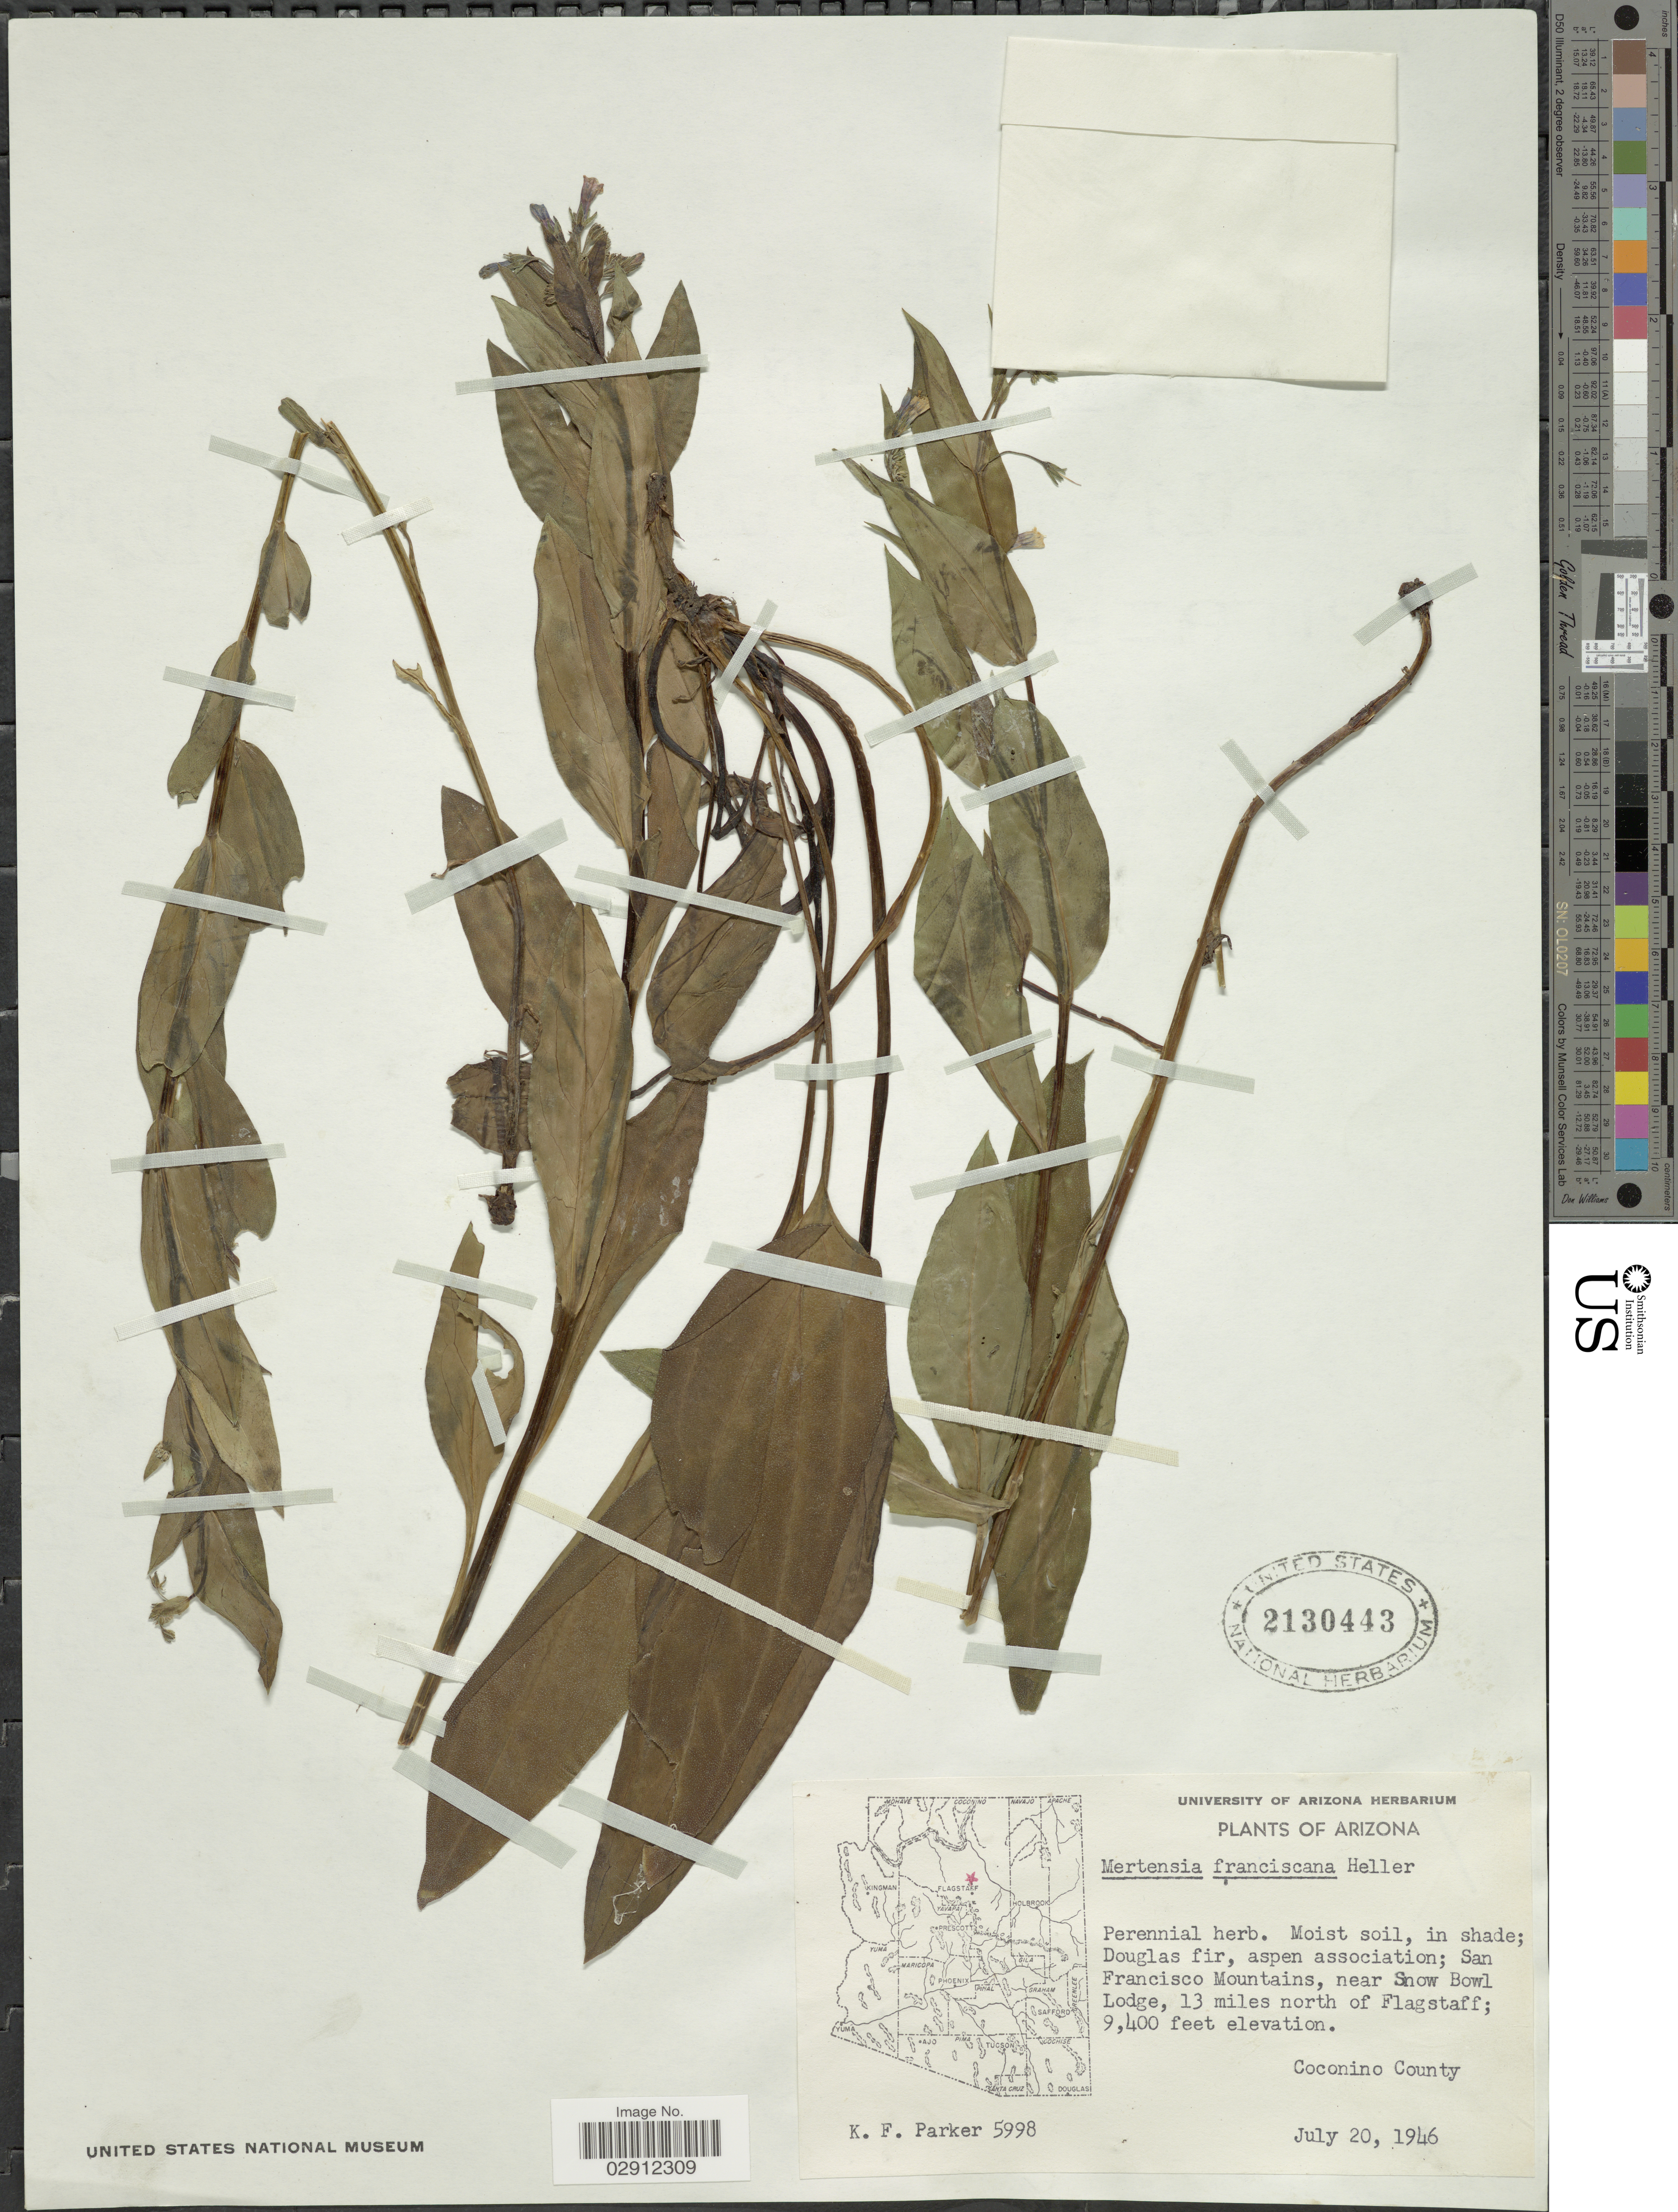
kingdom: Plantae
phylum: Tracheophyta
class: Magnoliopsida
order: Boraginales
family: Boraginaceae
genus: Mertensia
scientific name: Mertensia franciscana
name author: A. Heller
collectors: K. F. Parker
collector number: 5998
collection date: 1946-07-20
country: United States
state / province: Arizona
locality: San Francisco Mountains, near Snow Bowl Lodge, 13 miles north of Flagstaff. Coconino County.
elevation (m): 2865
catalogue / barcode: US 2130443